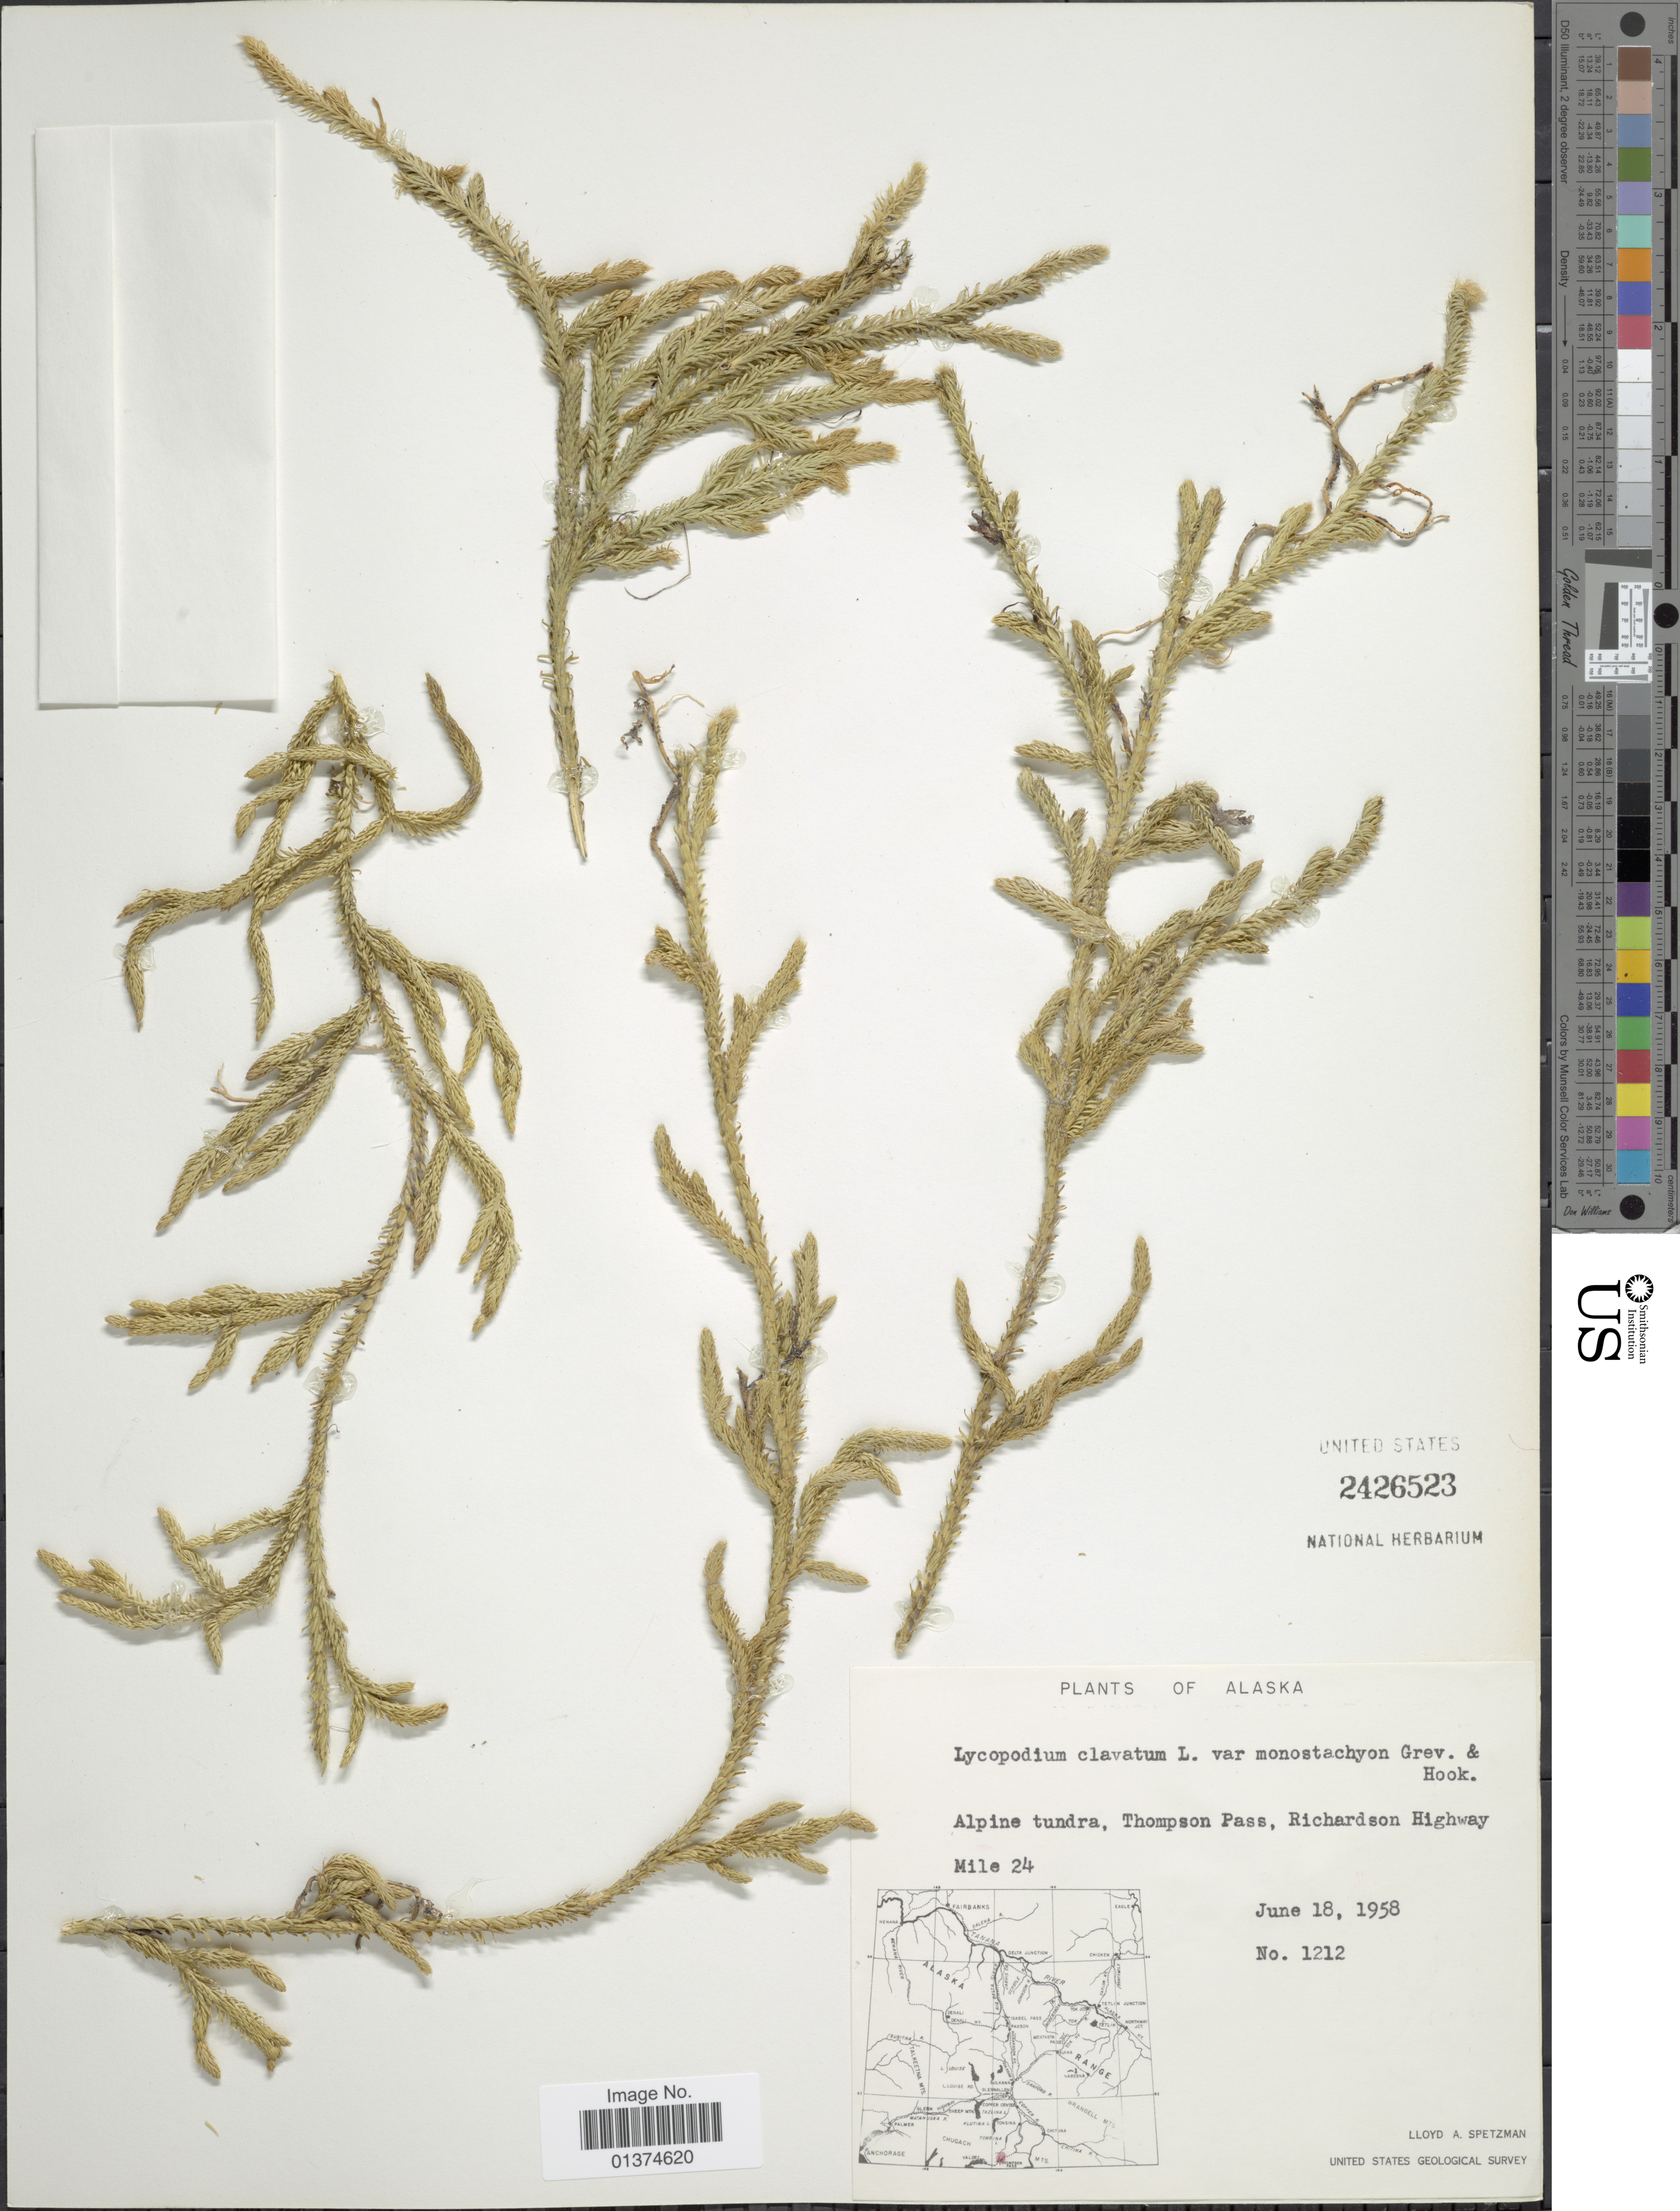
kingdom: Plantae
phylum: Tracheophyta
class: Lycopodiopsida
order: Lycopodiales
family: Lycopodiaceae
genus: Lycopodium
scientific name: Lycopodium clavatum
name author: L.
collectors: L. Spetzman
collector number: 1212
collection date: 1958-06-18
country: United States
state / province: Alaska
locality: Alpine tundra, Thompson Pass, Richardson Highway, Mile 24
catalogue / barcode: US 2426523